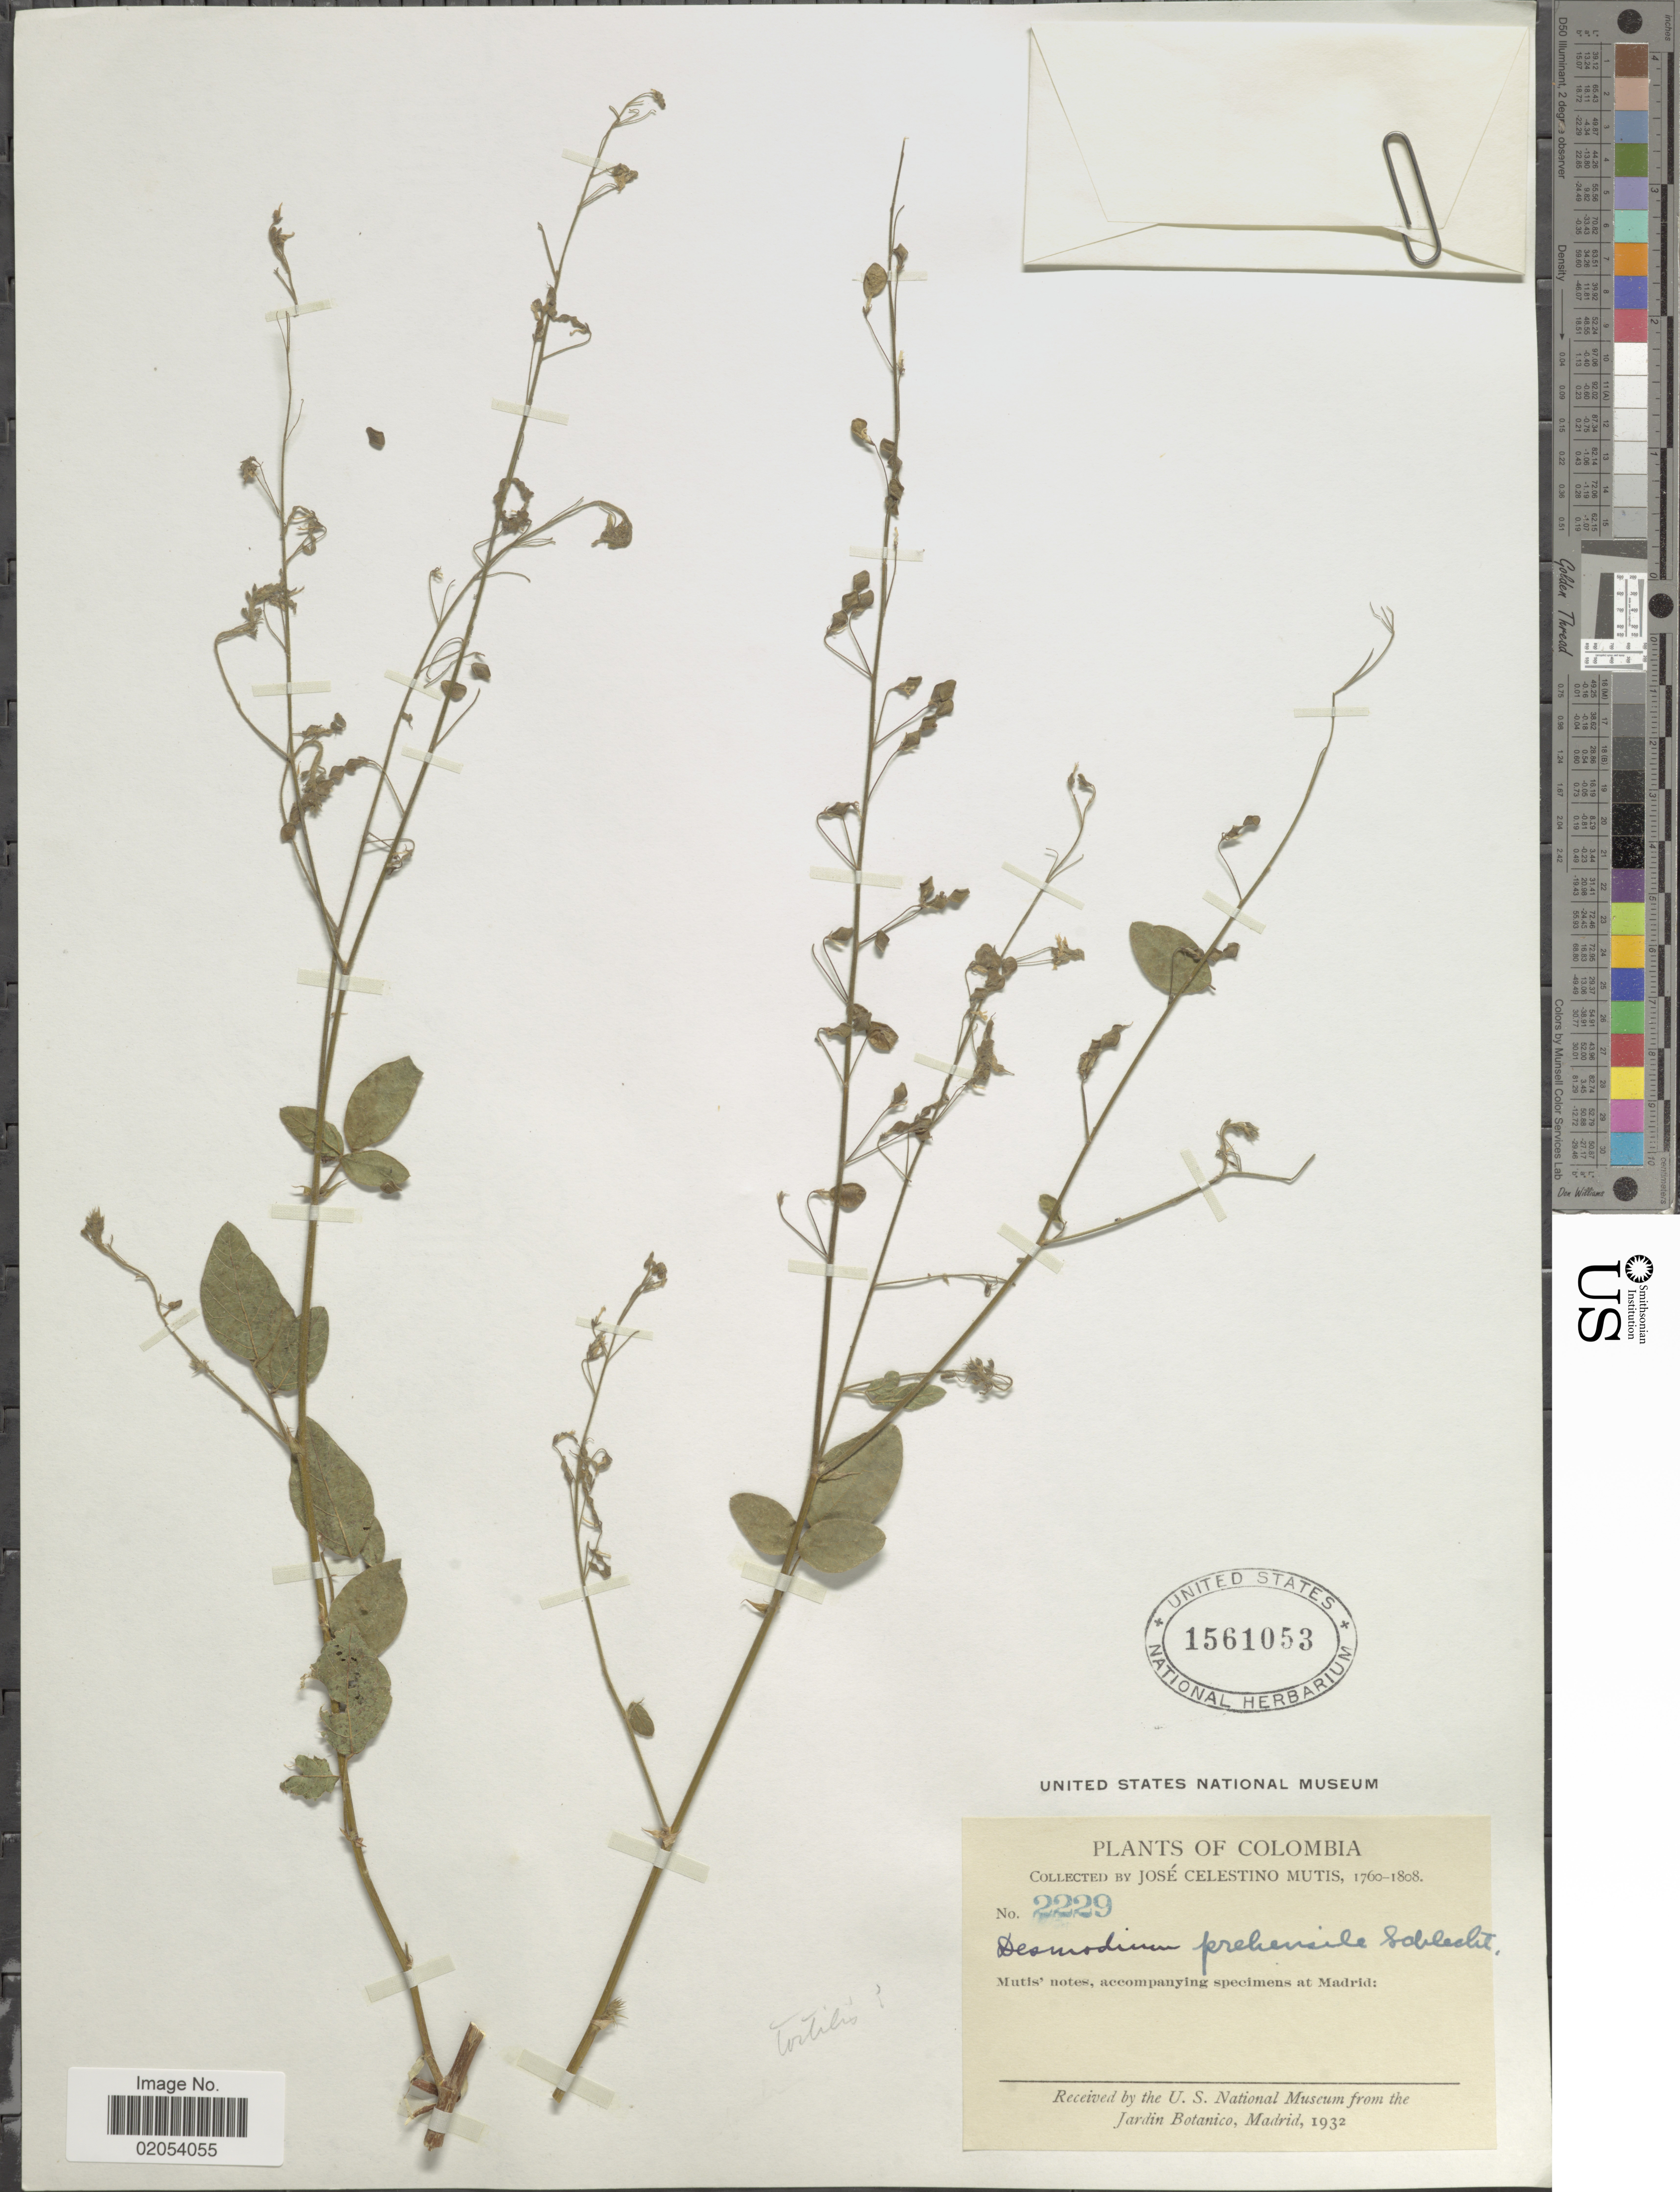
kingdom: Plantae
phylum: Tracheophyta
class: Magnoliopsida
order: Fabales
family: Fabaceae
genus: Desmodium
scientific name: Desmodium tortuosum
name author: (Sw.) DC.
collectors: J. C. B. Mutis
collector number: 2229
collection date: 1760/1808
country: Colombia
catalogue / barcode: US 1561053